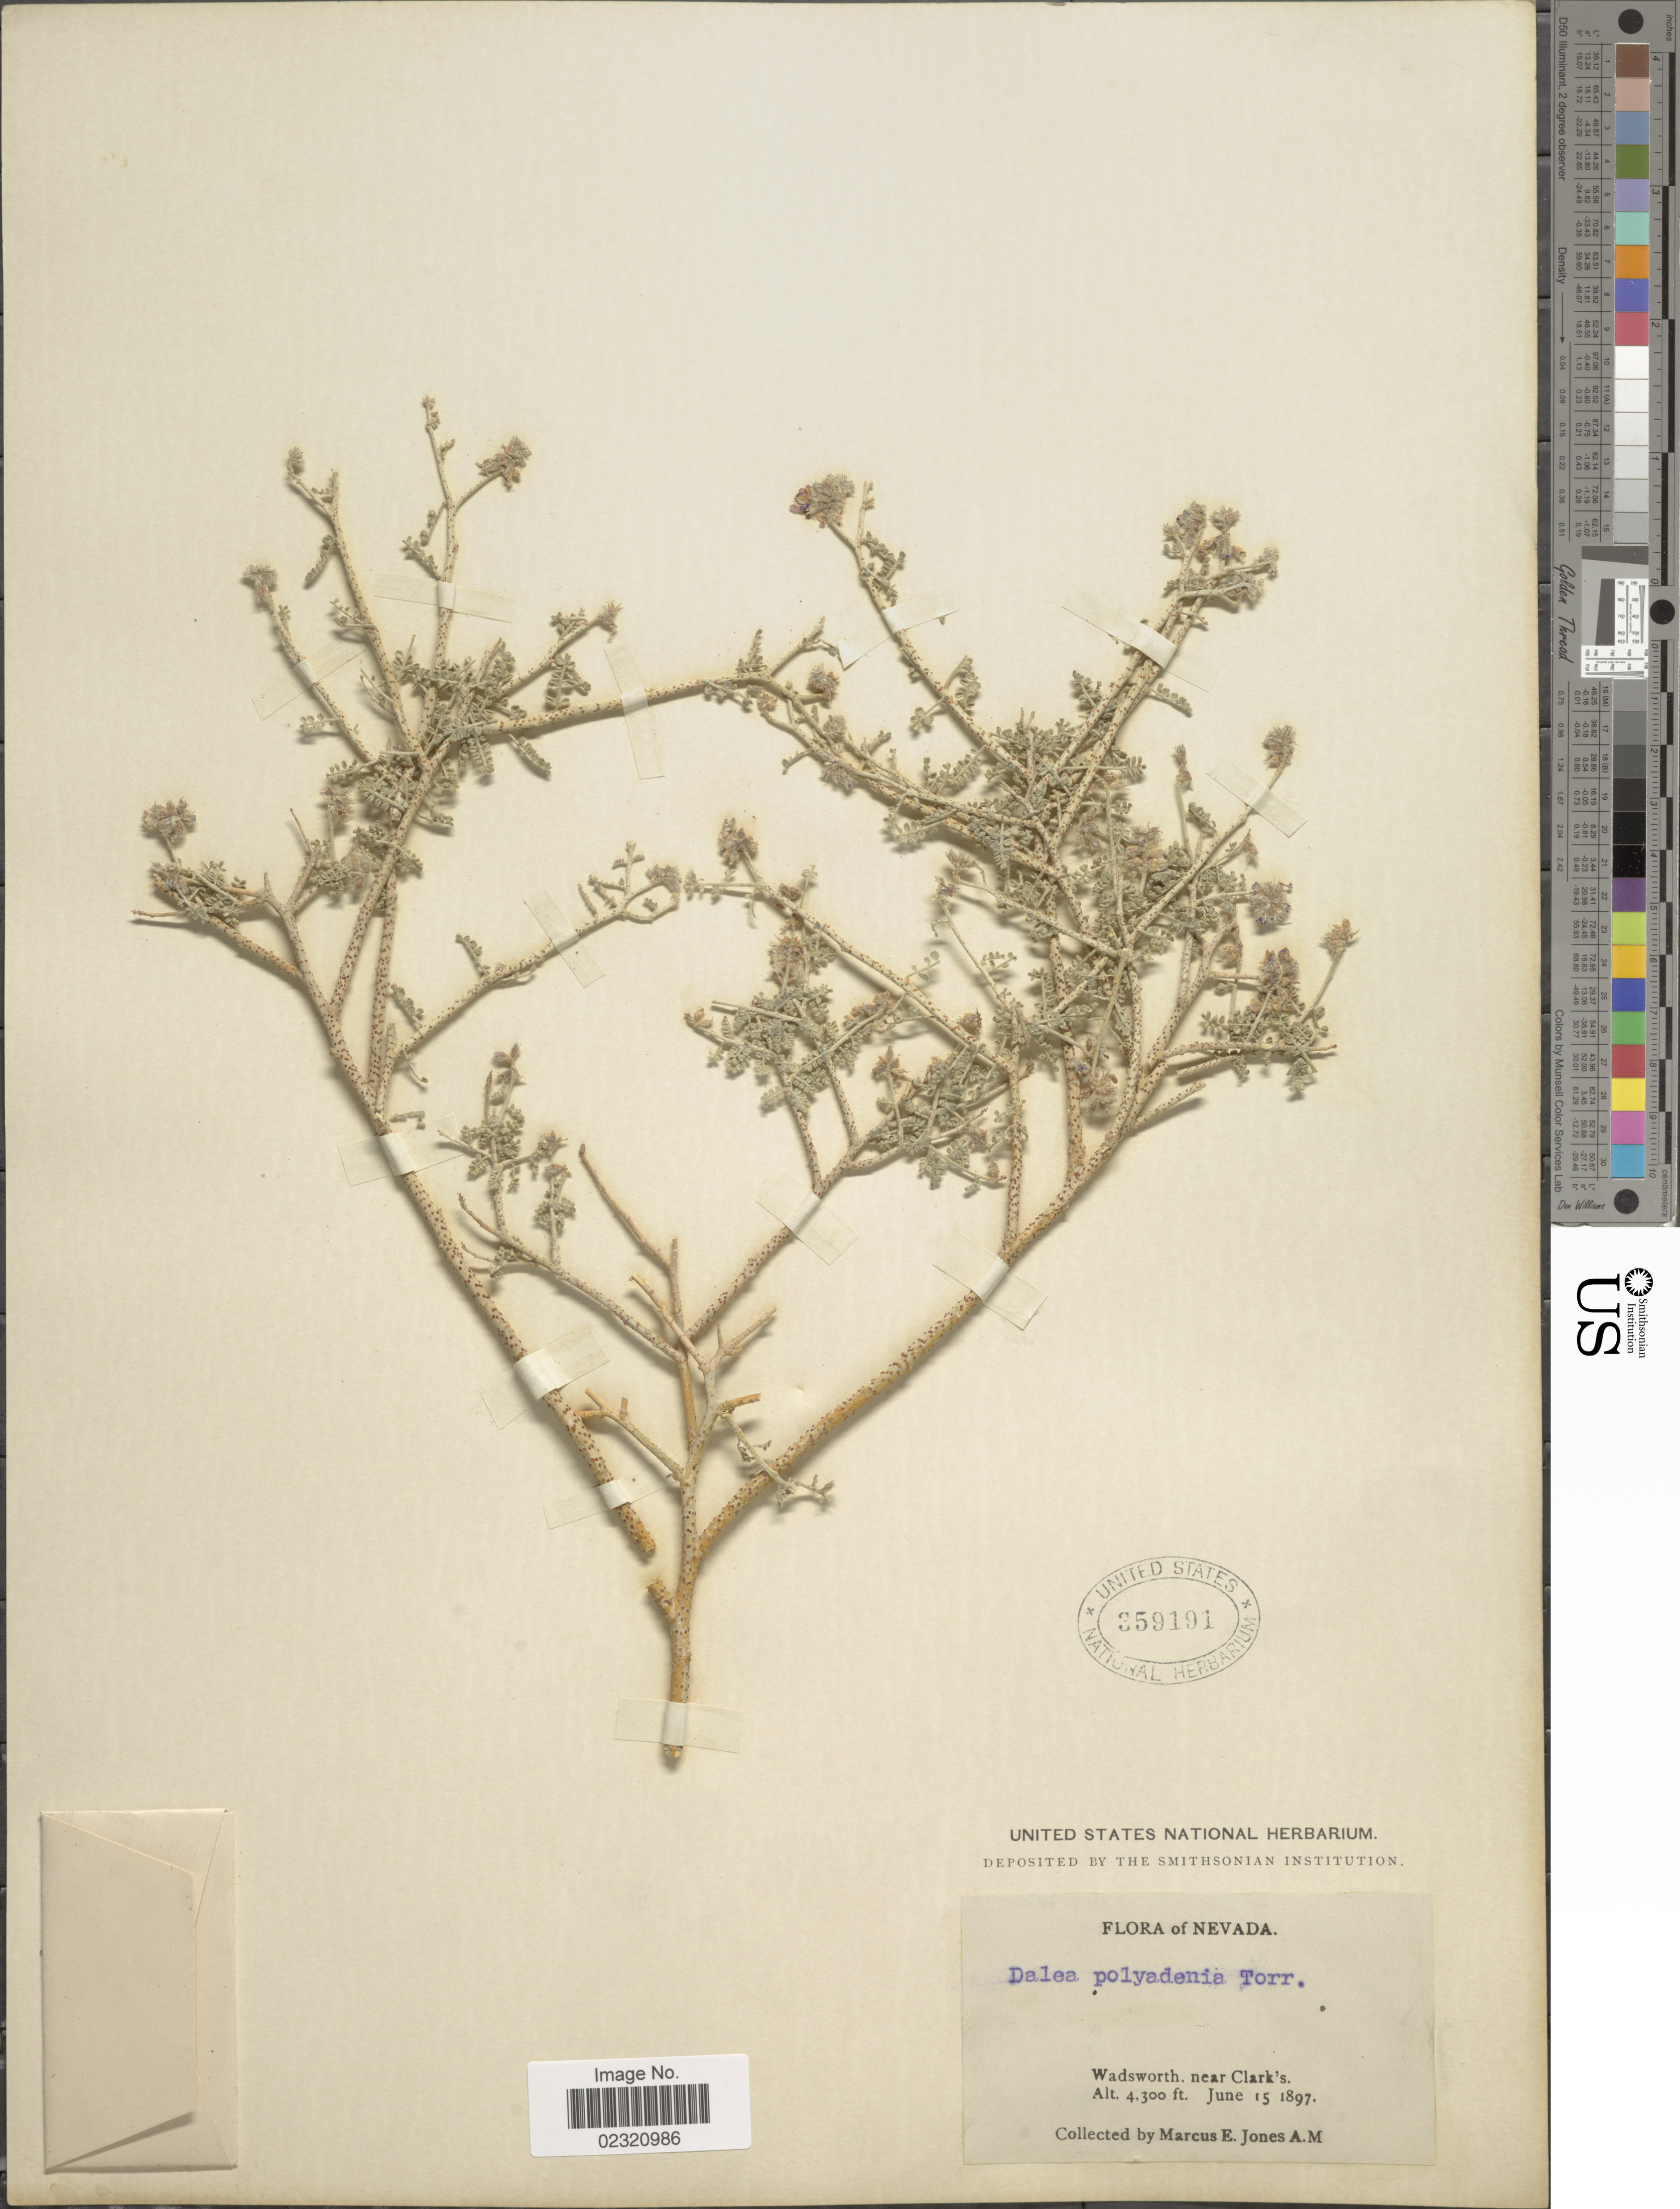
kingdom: Plantae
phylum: Tracheophyta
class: Magnoliopsida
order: Fabales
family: Fabaceae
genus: Psorothamnus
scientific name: Psorothamnus polydenius var. polydenius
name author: (Torr.) Rydb.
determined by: Strong, M. T., (US), Smithsonian Institution - National Museum of Natural History (UNITED STATES)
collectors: M. E. Jones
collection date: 1897-06-15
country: United States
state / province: Nevada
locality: Wadsworth near Clark's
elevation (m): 1311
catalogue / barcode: US 359191